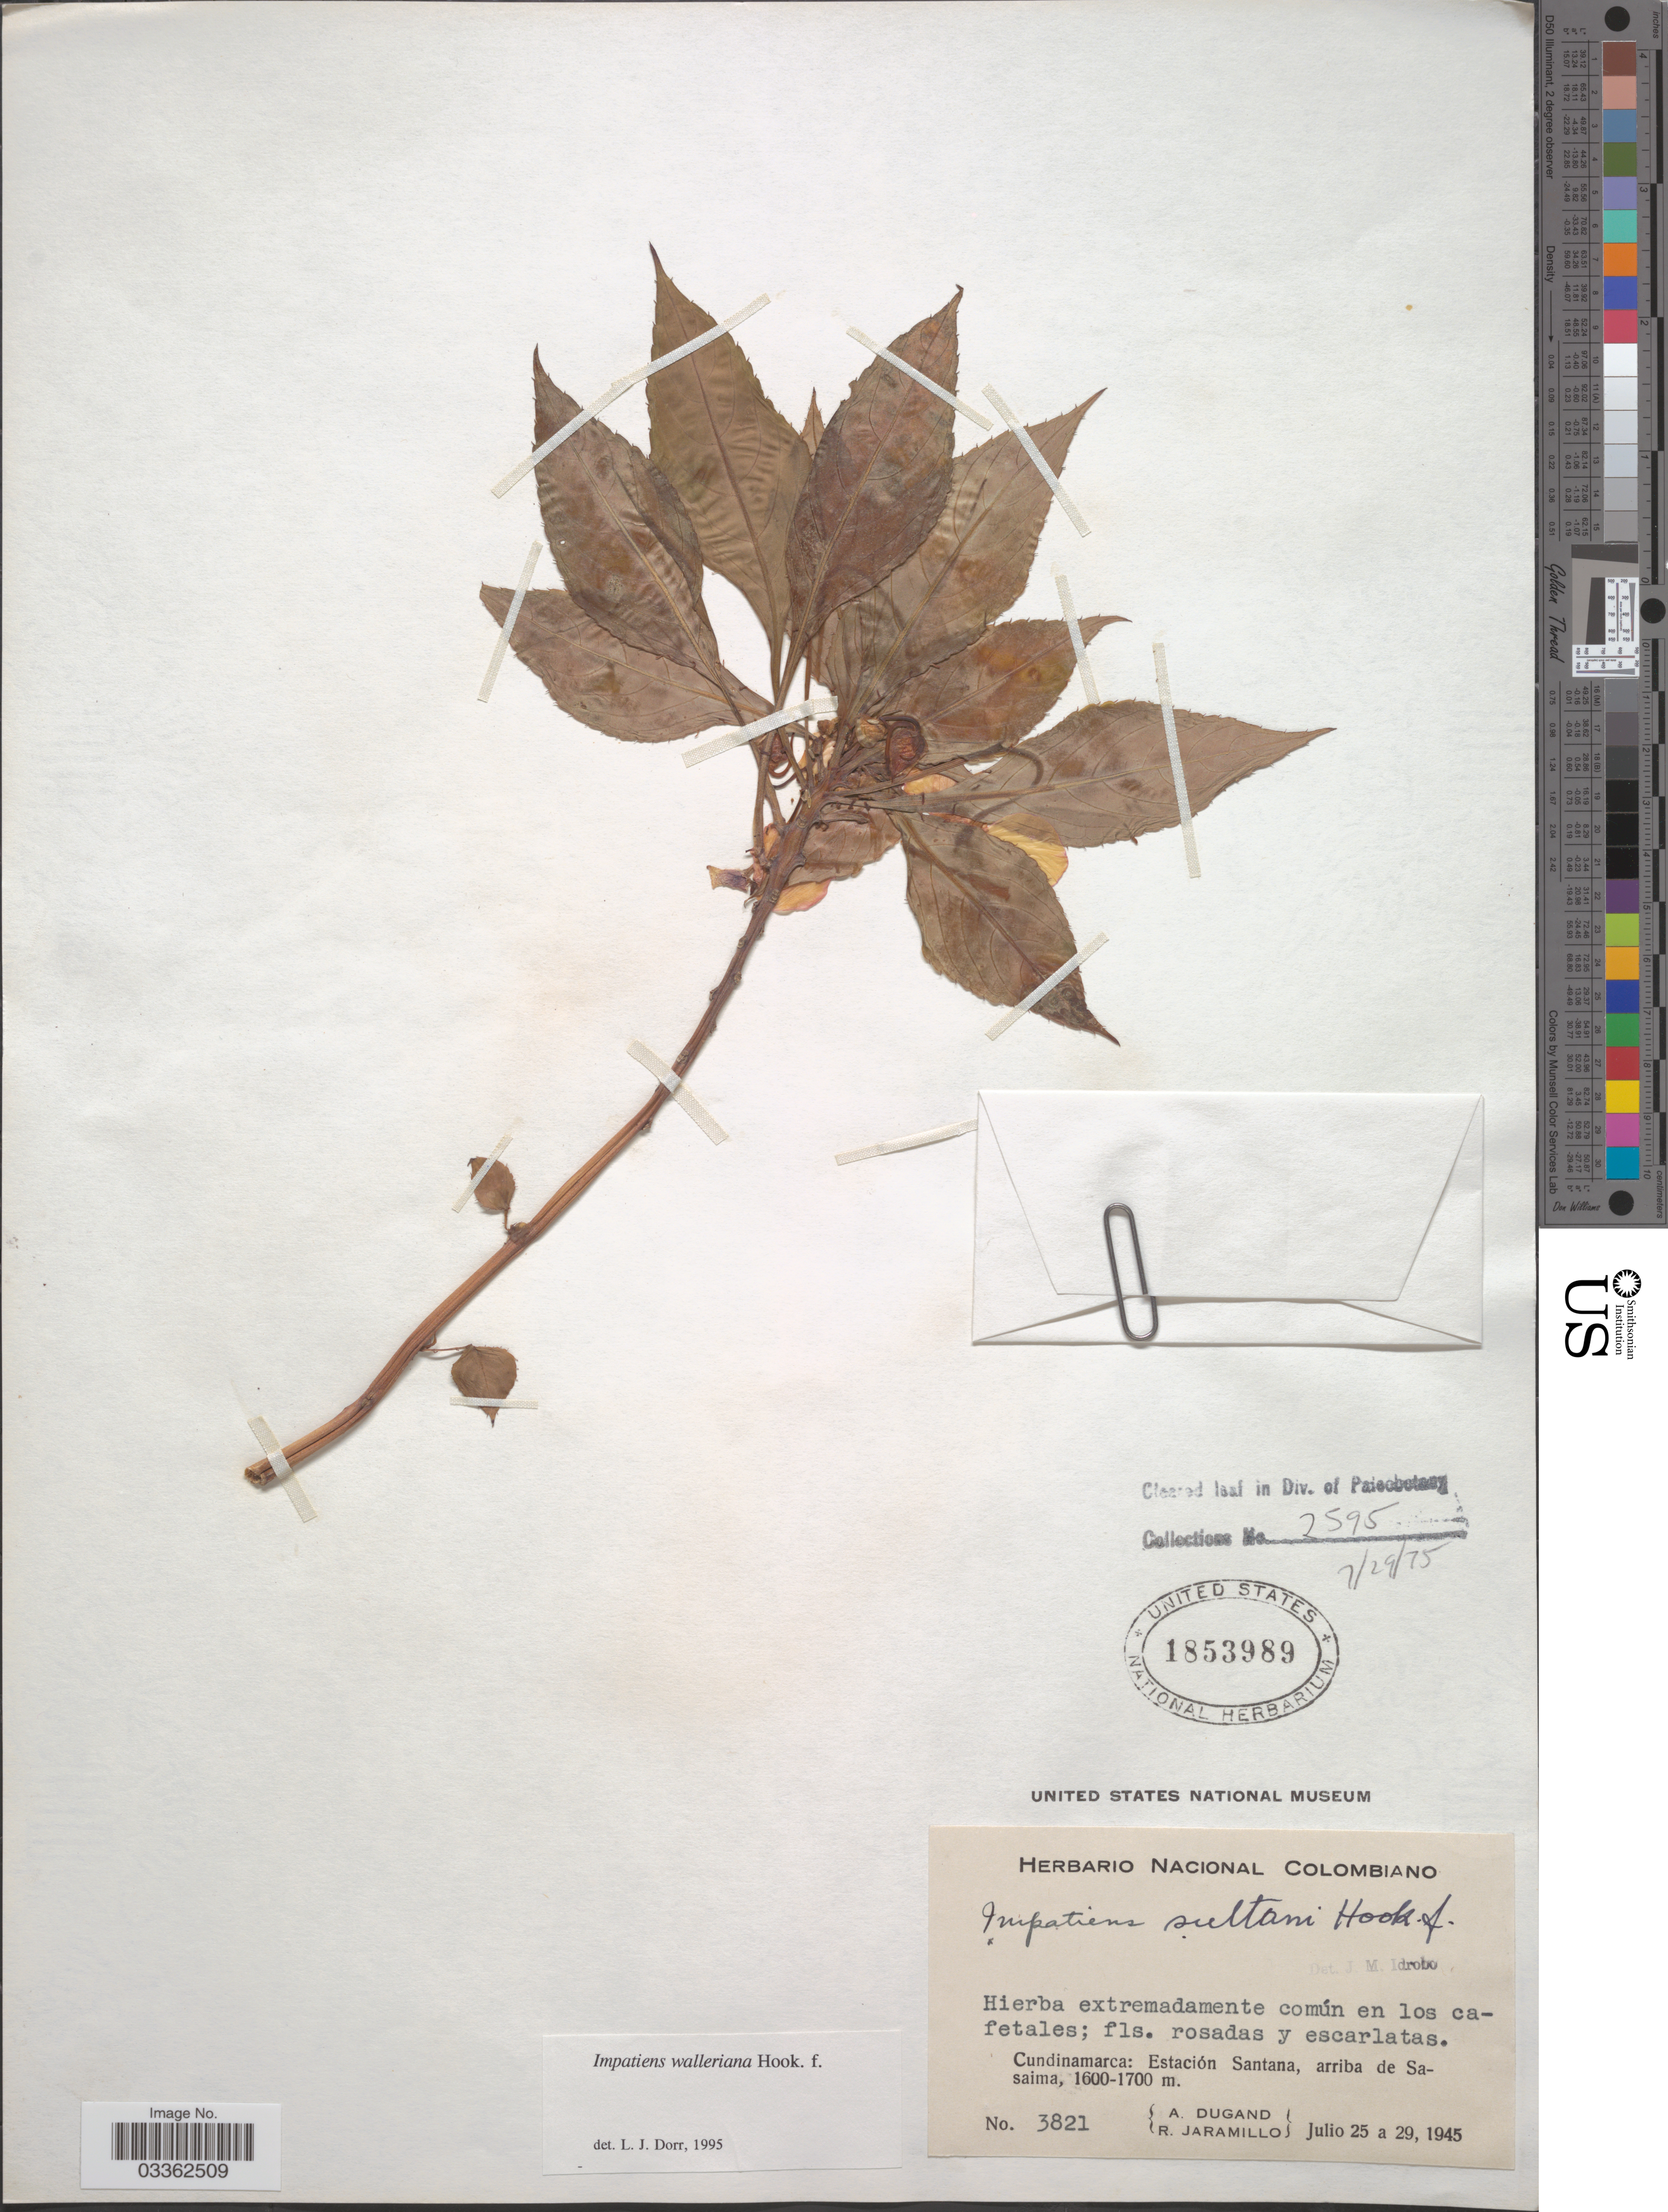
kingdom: Plantae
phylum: Tracheophyta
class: Magnoliopsida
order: Ericales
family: Balsaminaceae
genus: Impatiens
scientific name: Impatiens walleriana 'Super Elfin Red'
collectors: A. Dugand & R. Jaramillo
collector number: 3821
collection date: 1945-07-25/1945-07-29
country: Colombia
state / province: Cundinamarca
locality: Estación Santana, arriba de Sasaima.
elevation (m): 1600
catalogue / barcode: US 1853989